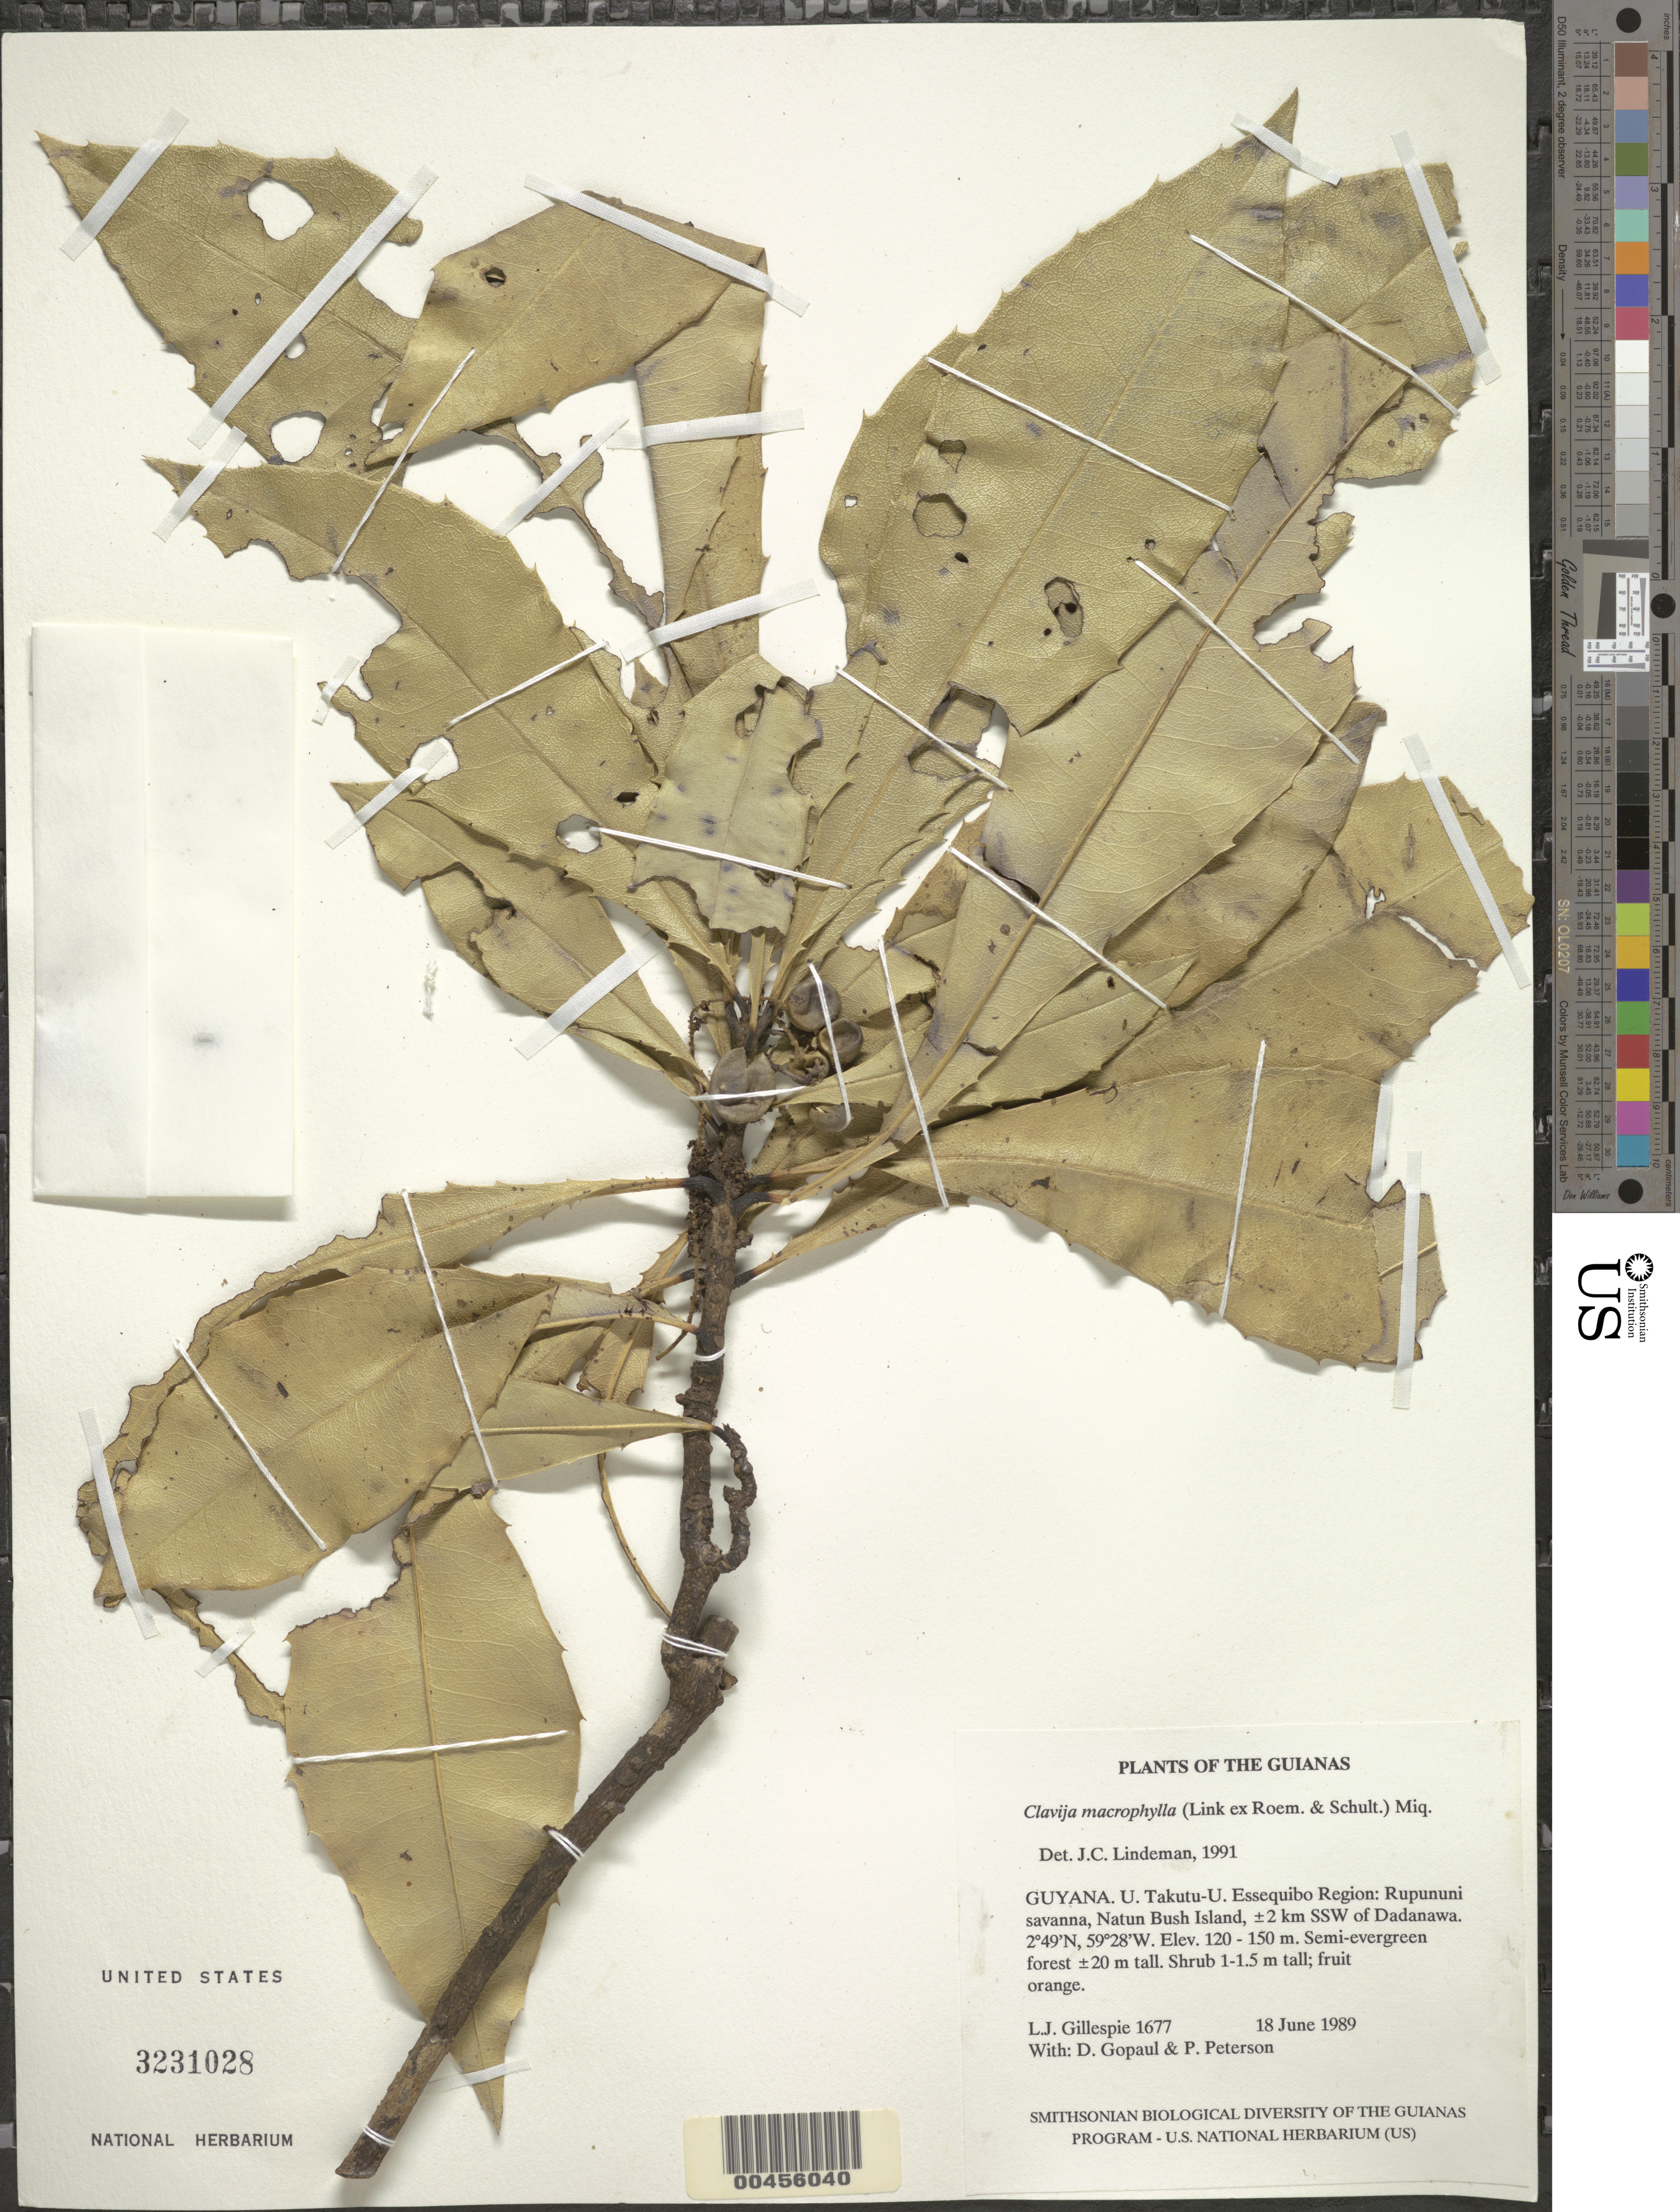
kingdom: Plantae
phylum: Tracheophyta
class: Magnoliopsida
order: Ericales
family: Primulaceae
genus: Clavija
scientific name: Clavija macrophylla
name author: (Link ex Roem. & Schult.) Miq.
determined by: Lindeman, J. C.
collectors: L. J. Gillespie, D. Gopaul & P. M. Peterson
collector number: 1677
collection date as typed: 18 June 1989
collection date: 1989-06-18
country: Guyana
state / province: U. Takutu-U. Essequibo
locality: Rupununi savanna, Natun Bush Island, ±2 km SSW of Dadanawa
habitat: Semi-evergreen forest ±20 m tall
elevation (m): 120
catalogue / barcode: US 3231028